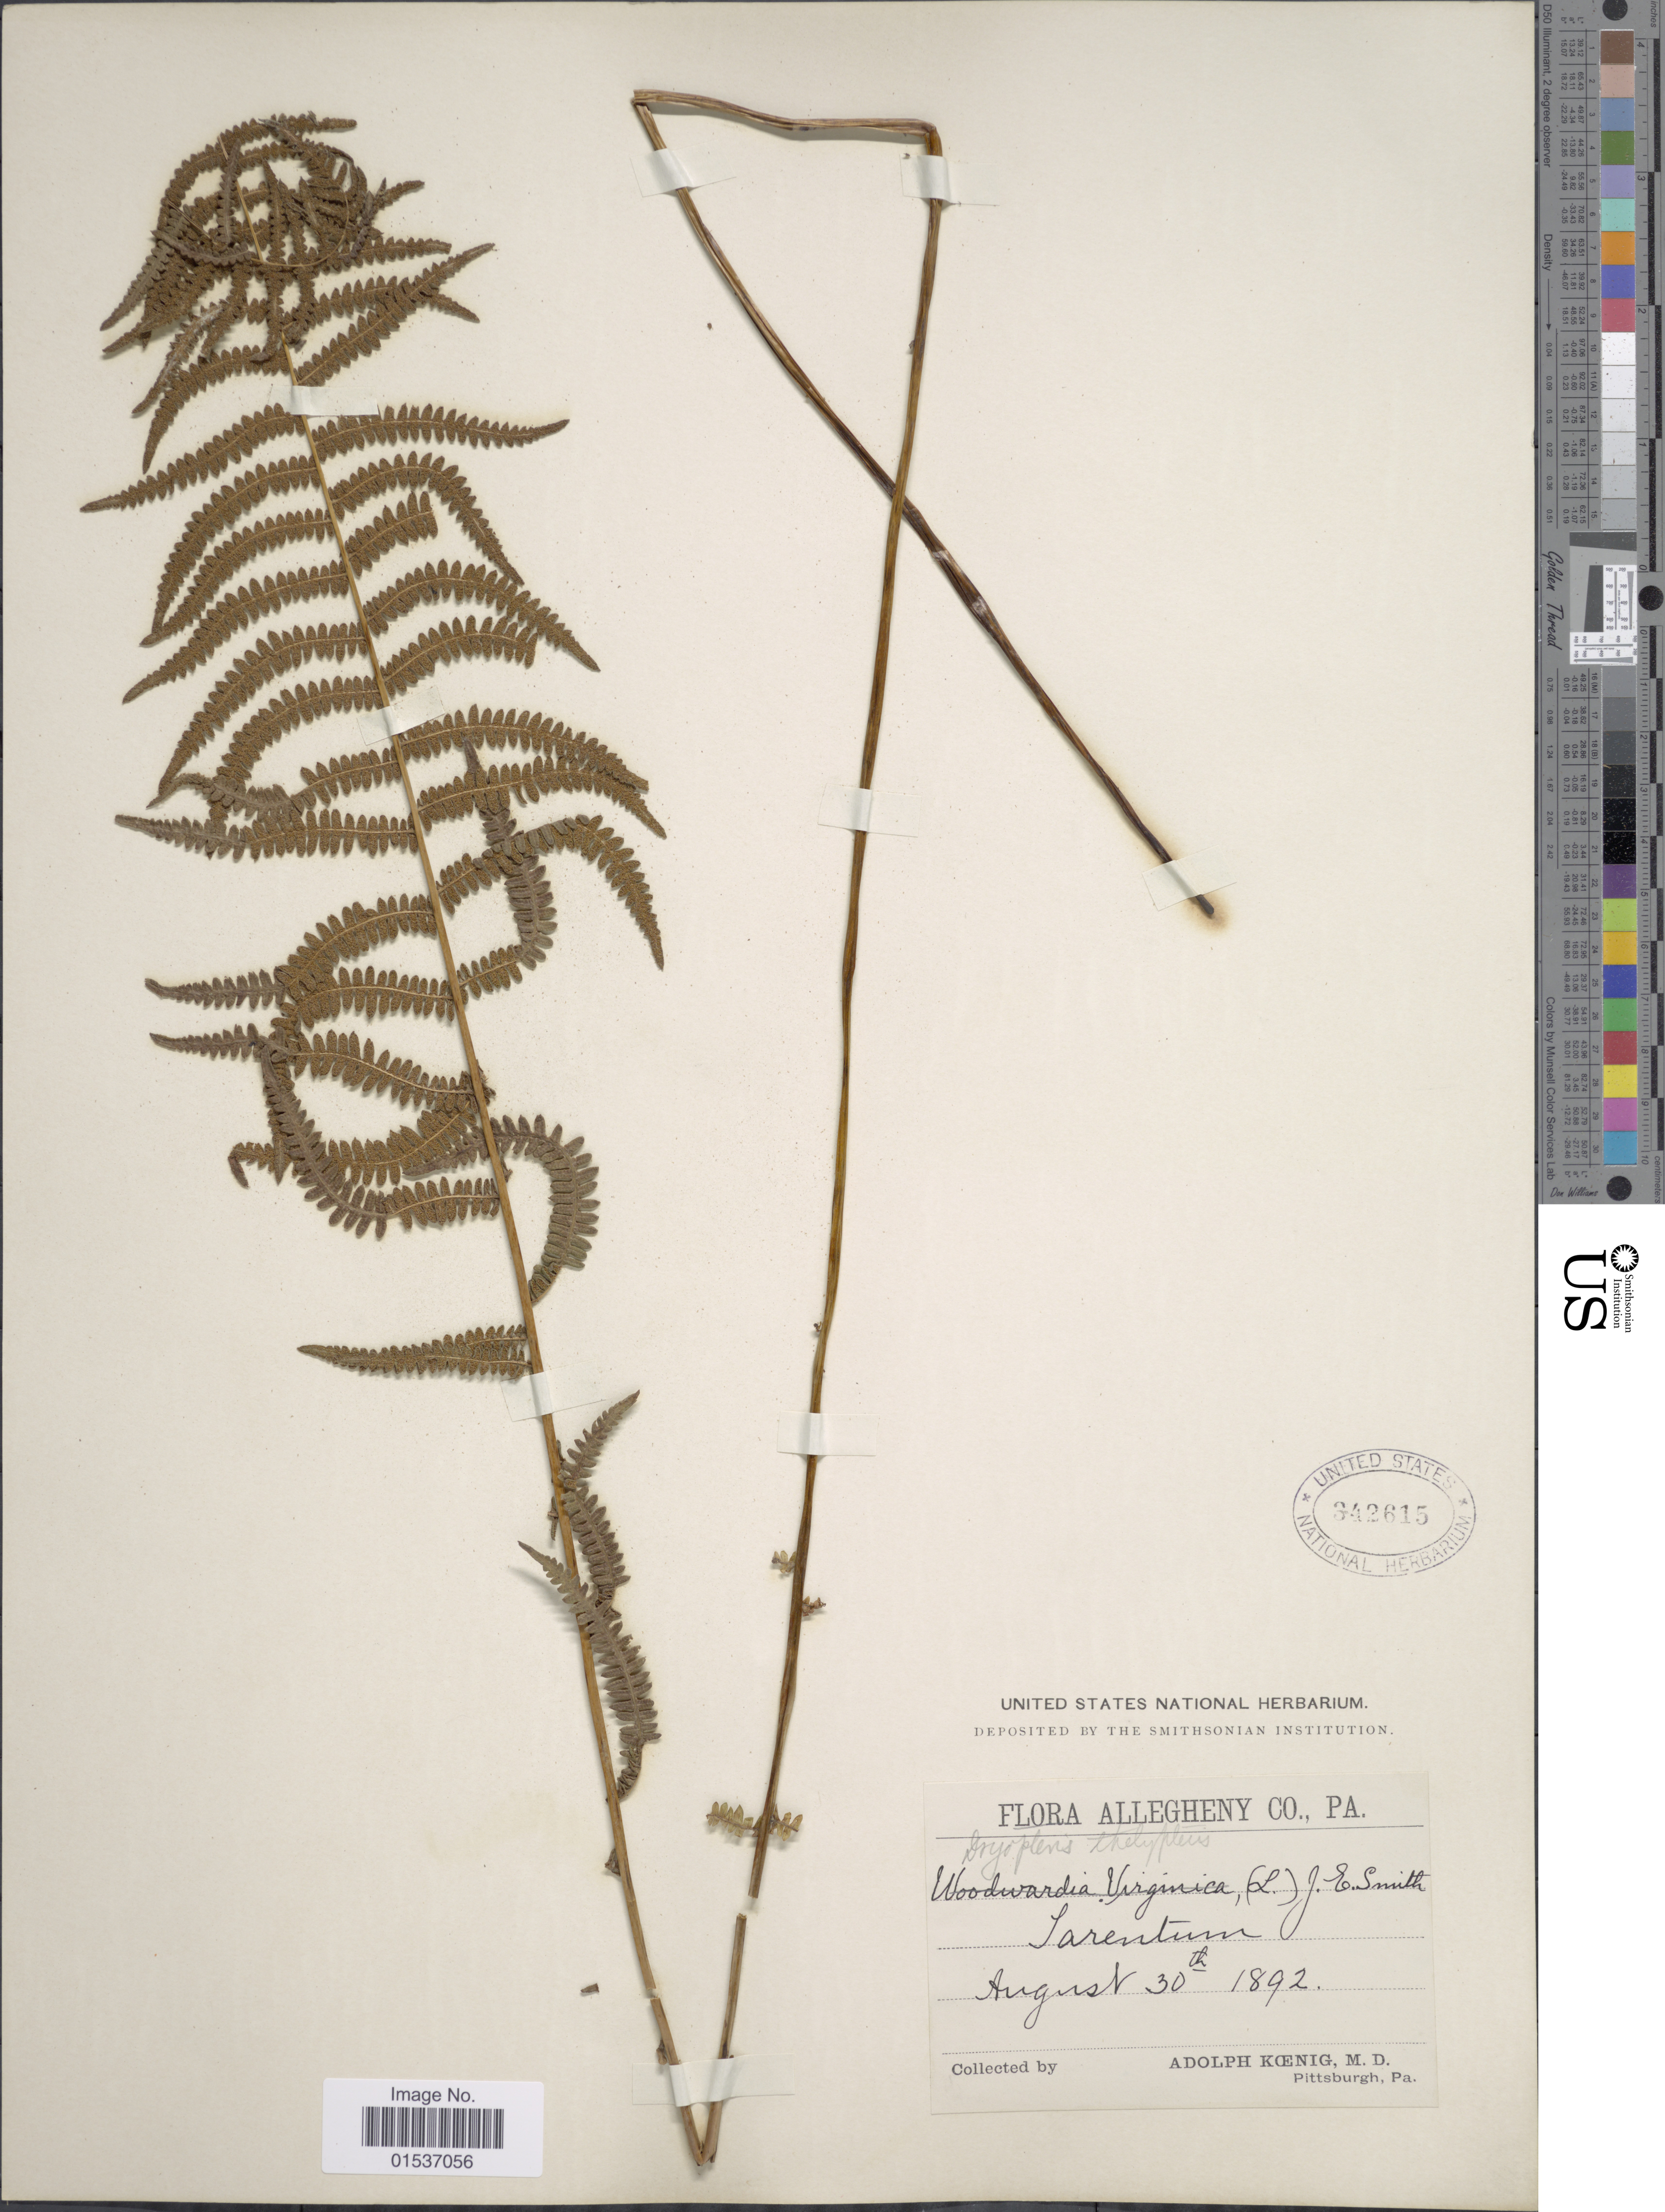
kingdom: Plantae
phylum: Tracheophyta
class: Polypodiopsida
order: Polypodiales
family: Thelypteridaceae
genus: Thelypteris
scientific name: Thelypteris palustris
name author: (Salisb.) Schott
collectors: A. Koenig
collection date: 1892-08-30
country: United States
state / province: Pennsylvania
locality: Allegheny Co., Pa.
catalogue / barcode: US 342615